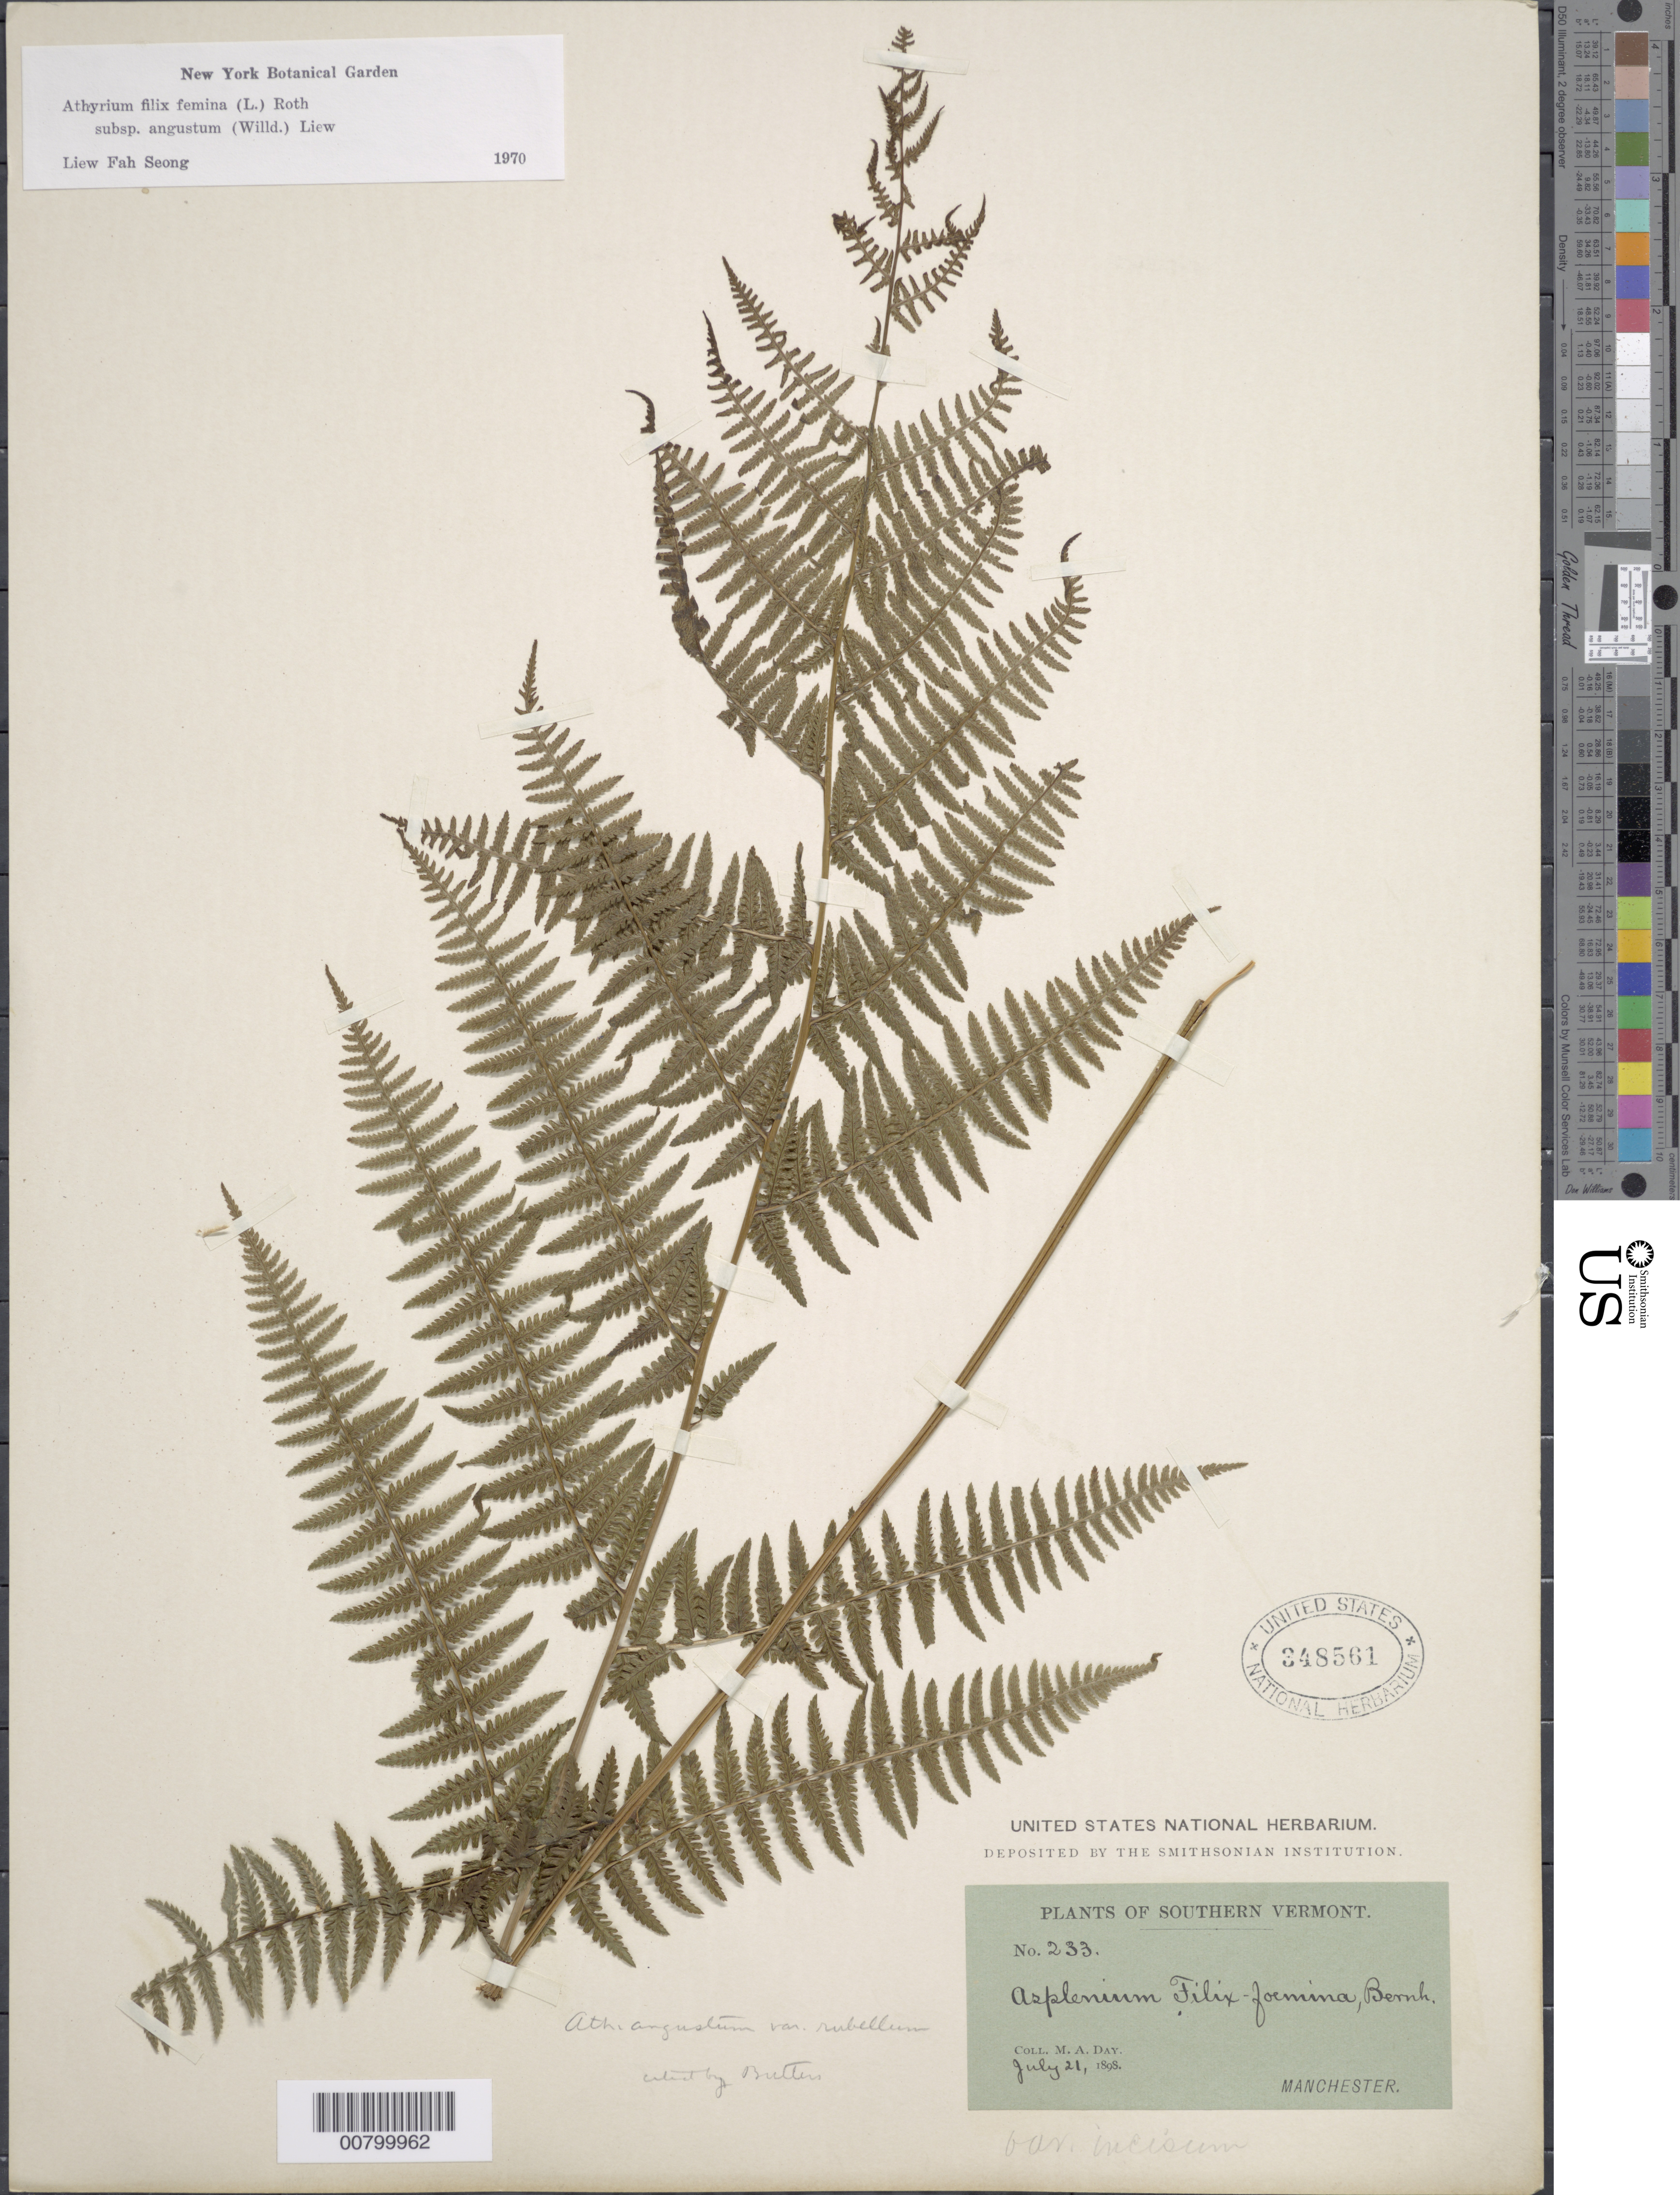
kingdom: Plantae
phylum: Tracheophyta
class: Polypodiopsida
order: Polypodiales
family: Athyriaceae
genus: Athyrium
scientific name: Athyrium filix-femina subsp. angustatum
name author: (Willd.) R.T. Clausen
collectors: M. Day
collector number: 233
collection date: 1898-07-21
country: United States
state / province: Vermont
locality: Southern Vermont, Manchester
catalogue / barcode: US 348561